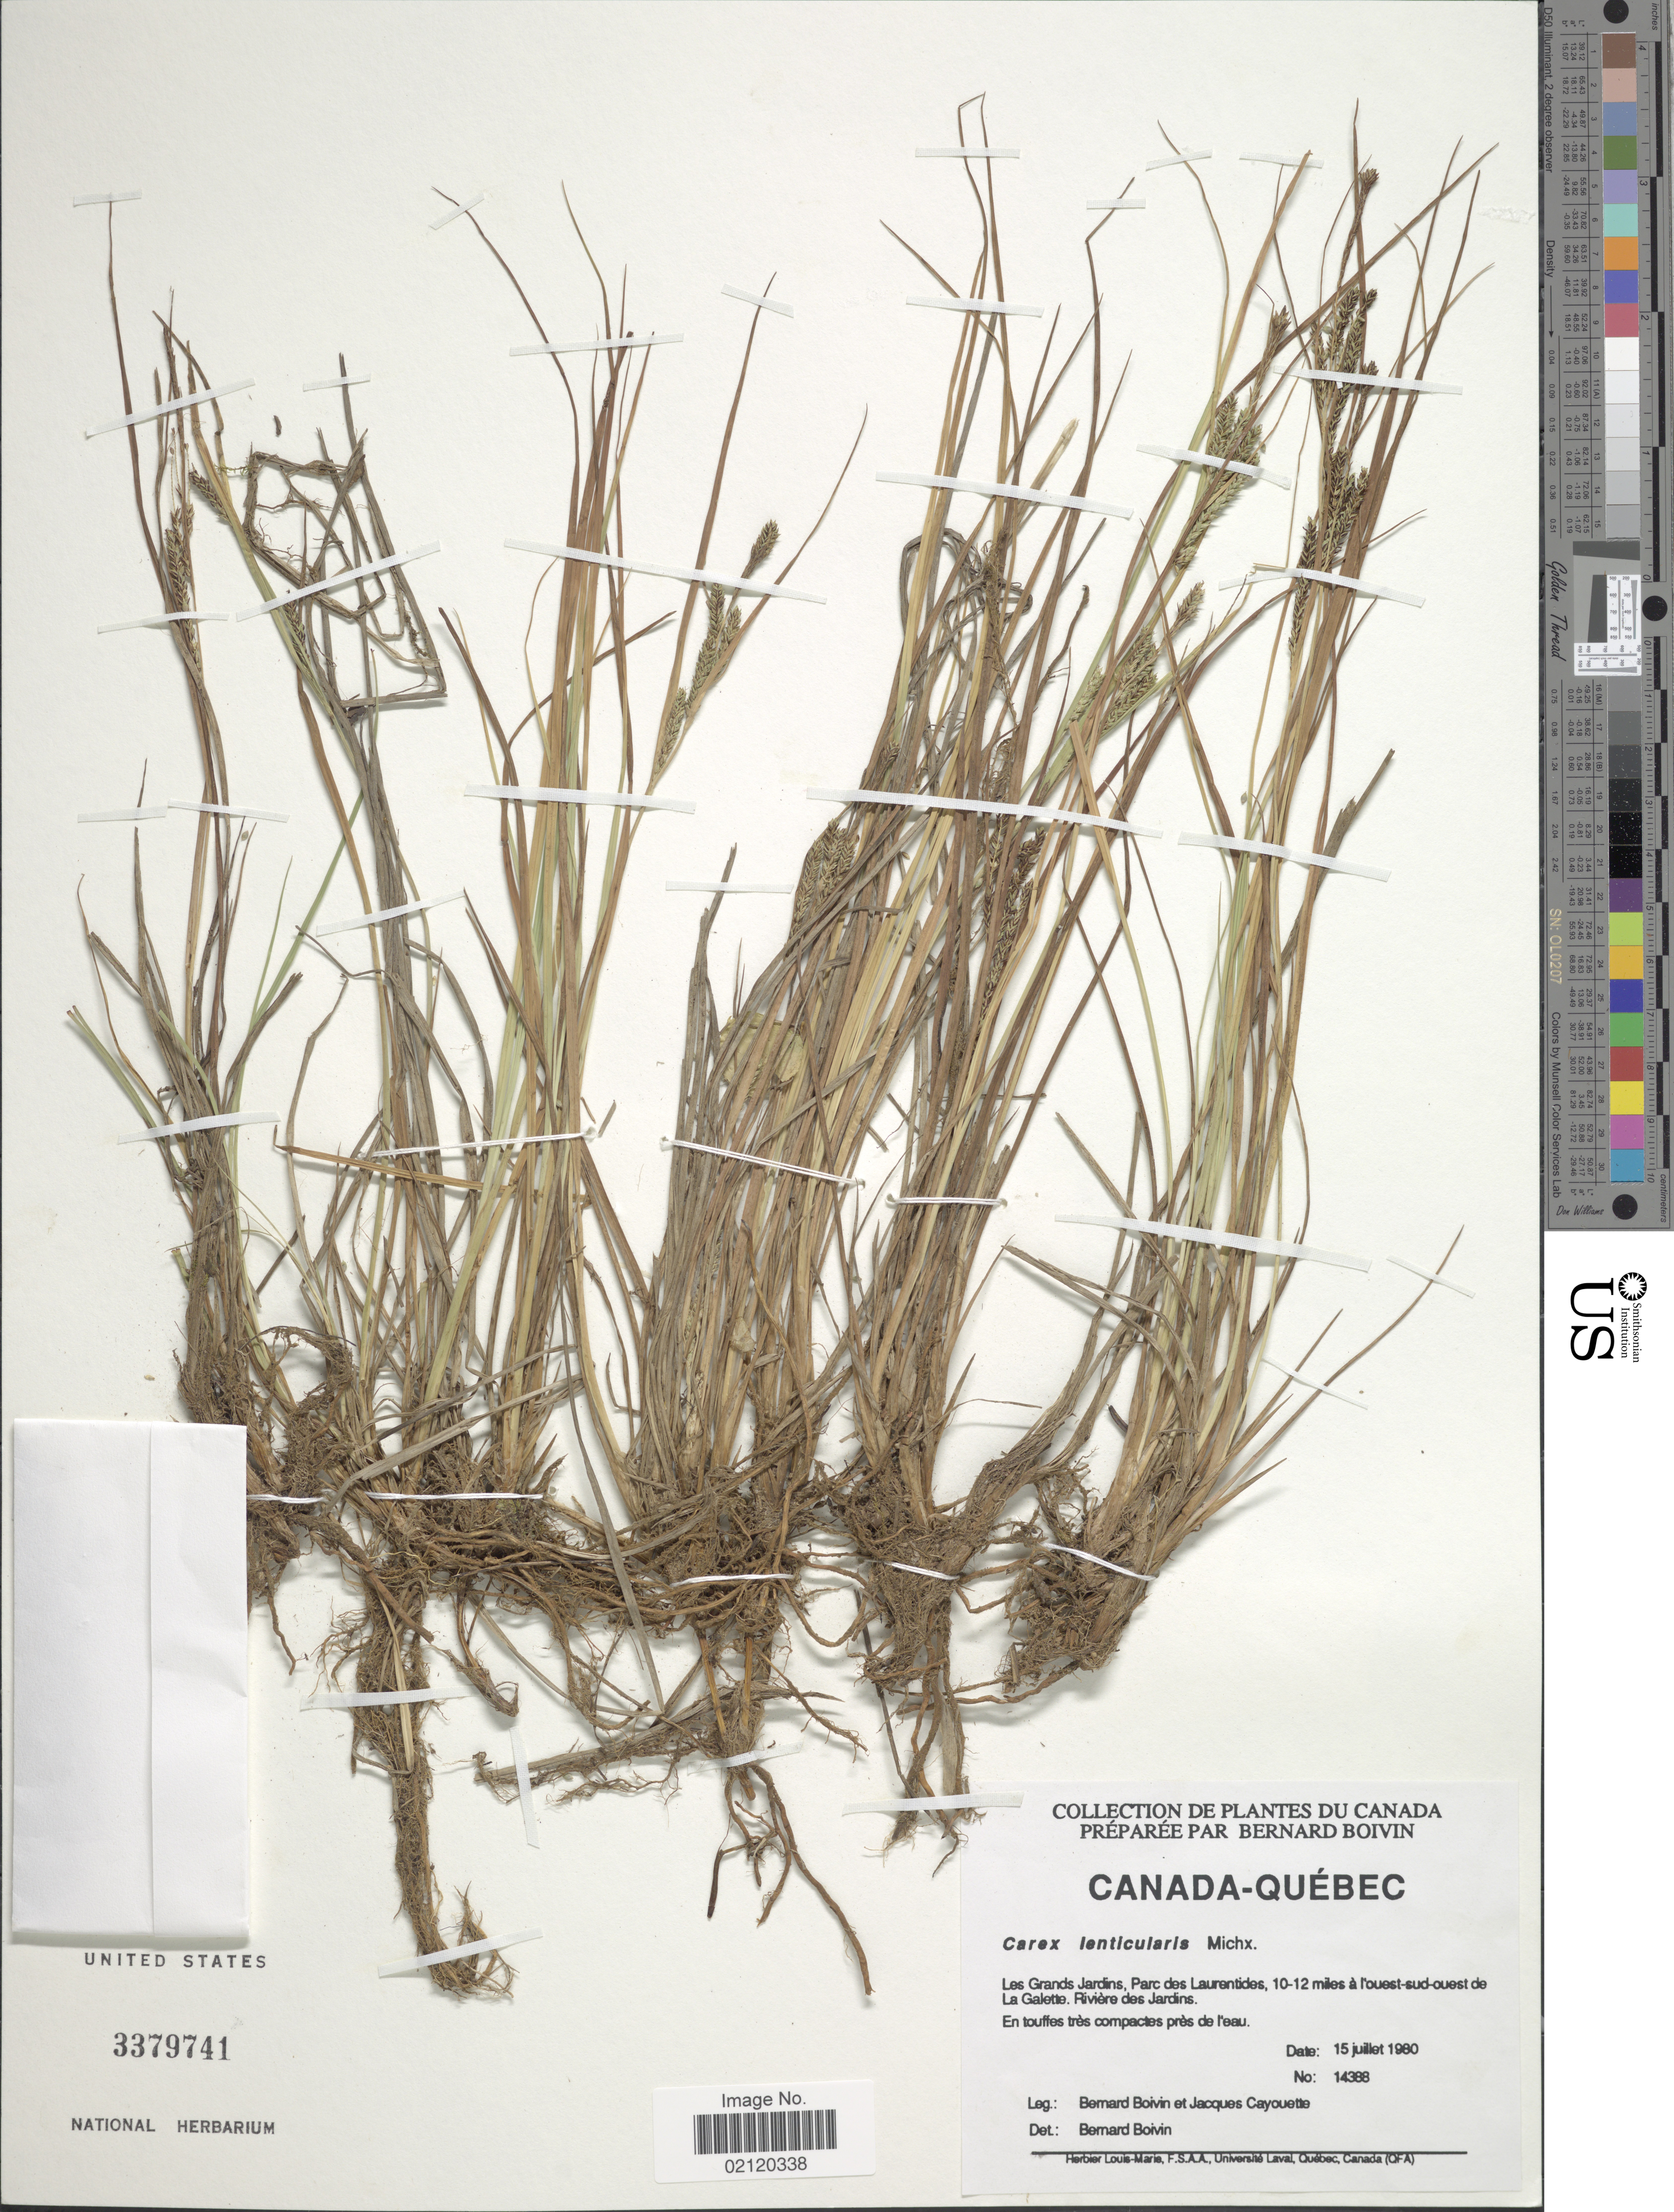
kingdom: Plantae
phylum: Tracheophyta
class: Liliopsida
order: Poales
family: Cyperaceae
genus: Carex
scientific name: Carex lenticularis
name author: Michx.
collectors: J. R. B. Boivin & J. Cayouette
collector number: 14388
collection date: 1980-07-15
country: Canada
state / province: Quebec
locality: Les Grands Jardins, Parc des Laurentides, 10-12 miles a l'ouest-sud-ouest de La Galette, Riviere des Jardins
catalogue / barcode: US 3379741